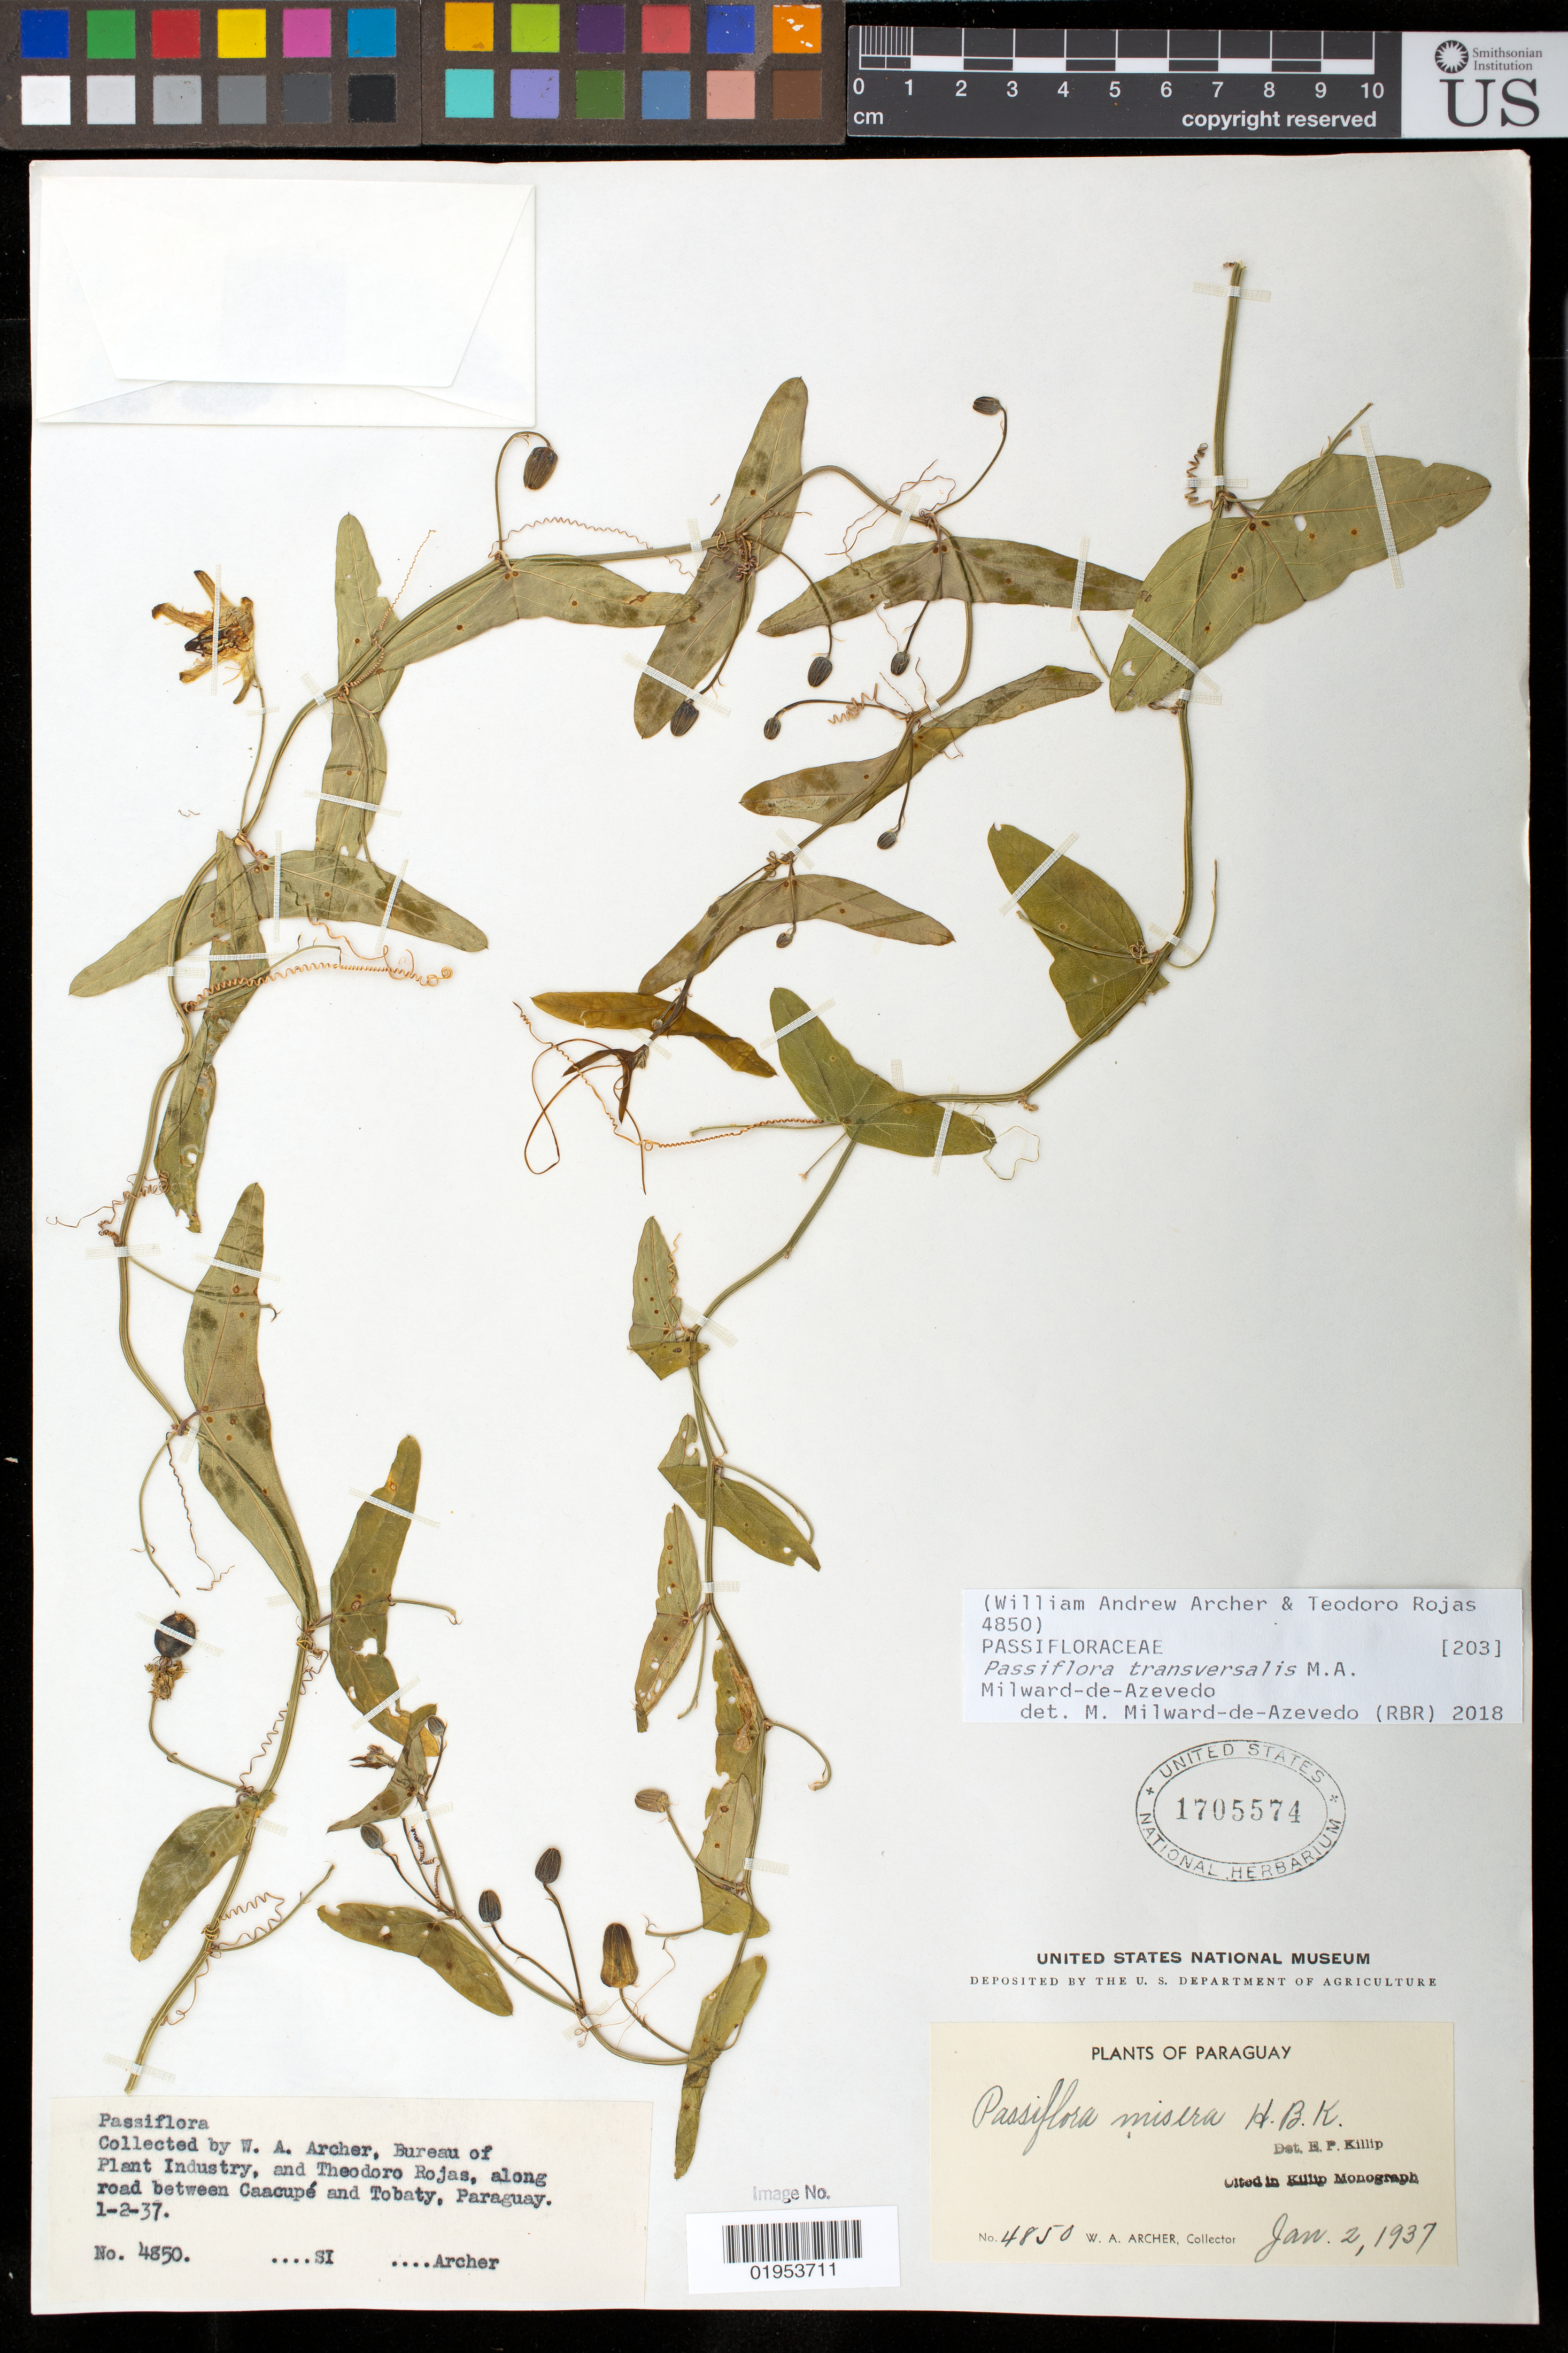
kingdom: Plantae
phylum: Tracheophyta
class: Magnoliopsida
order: Malpighiales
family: Passifloraceae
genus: Passiflora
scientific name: Passiflora transversalis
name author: Azevedo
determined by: Azevedo, M. A. Milward de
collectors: W. A. Archer & T. Rojas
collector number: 4850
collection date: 1937-01-02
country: Paraguay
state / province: Cordillera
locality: along road between Caacupé and Tobaty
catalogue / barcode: US 1705574